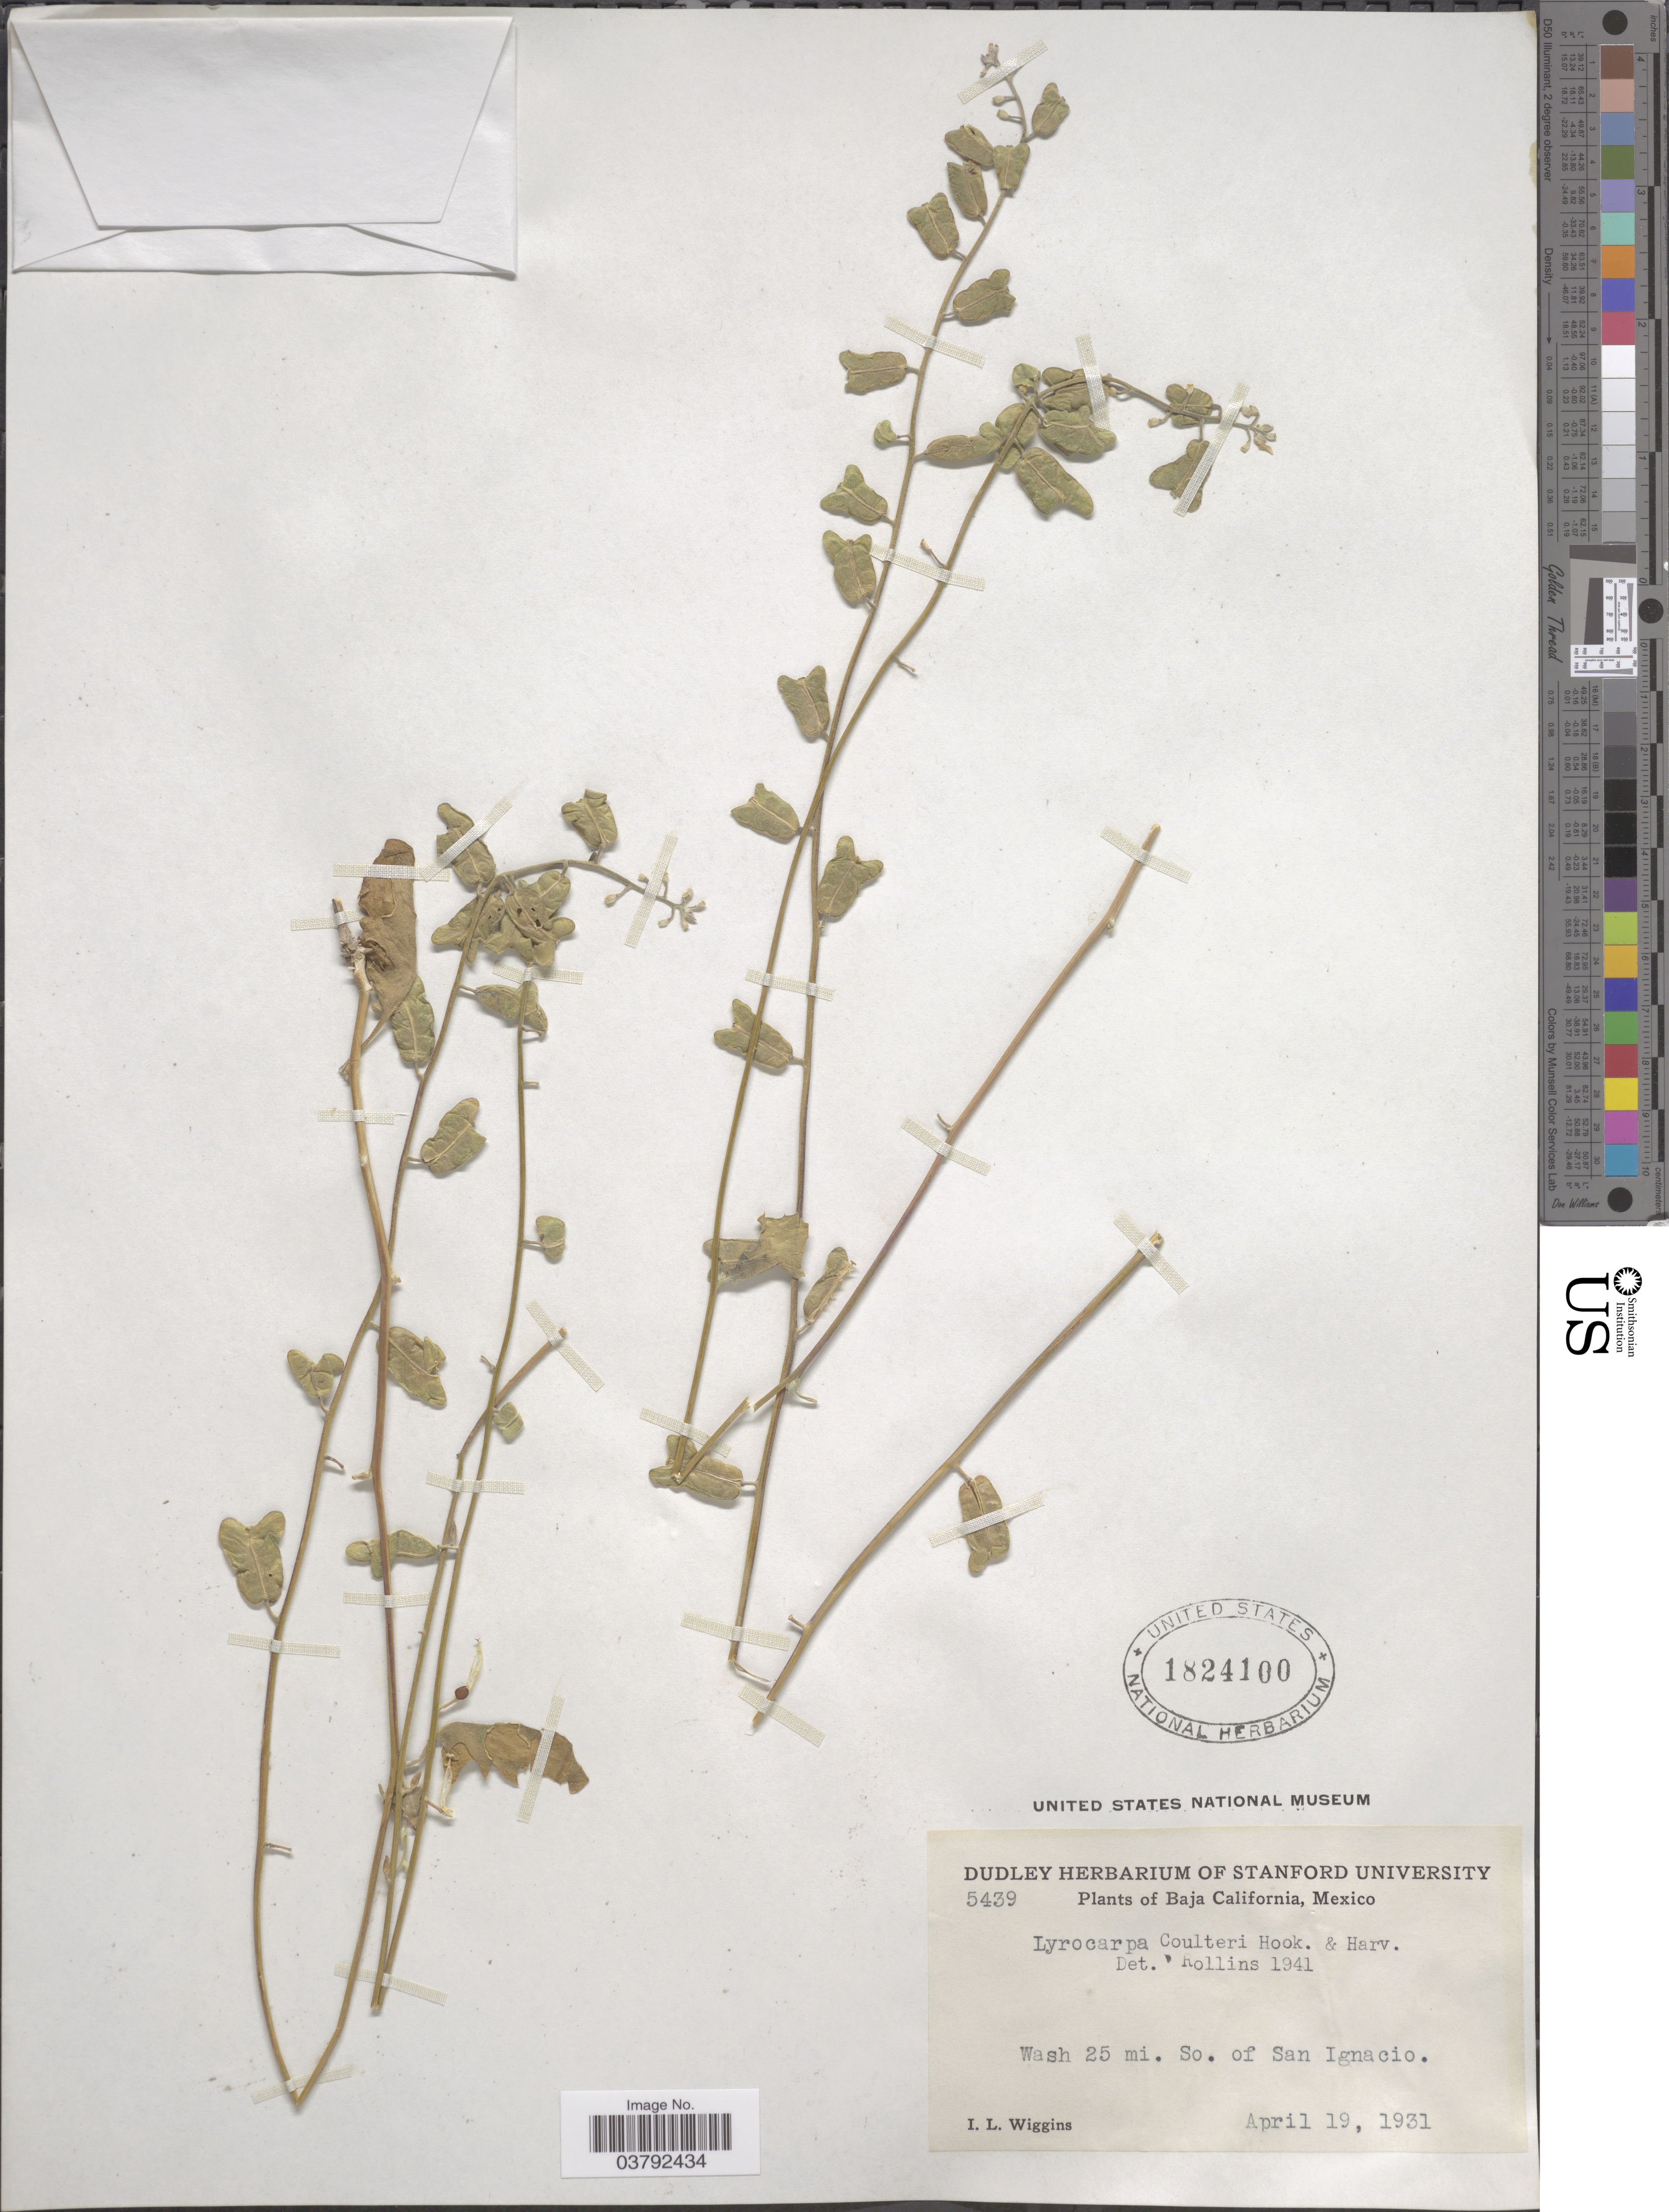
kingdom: Plantae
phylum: Tracheophyta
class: Magnoliopsida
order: Brassicales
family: Brassicaceae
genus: Lyrocarpa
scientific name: Lyrocarpa coulteri var. typica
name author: Rollins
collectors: I. L. Wiggins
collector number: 5439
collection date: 1931-04-19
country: Mexico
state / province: Baja California Sur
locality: Wash 25 mi. So. of San Ignacio.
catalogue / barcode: US 1824100